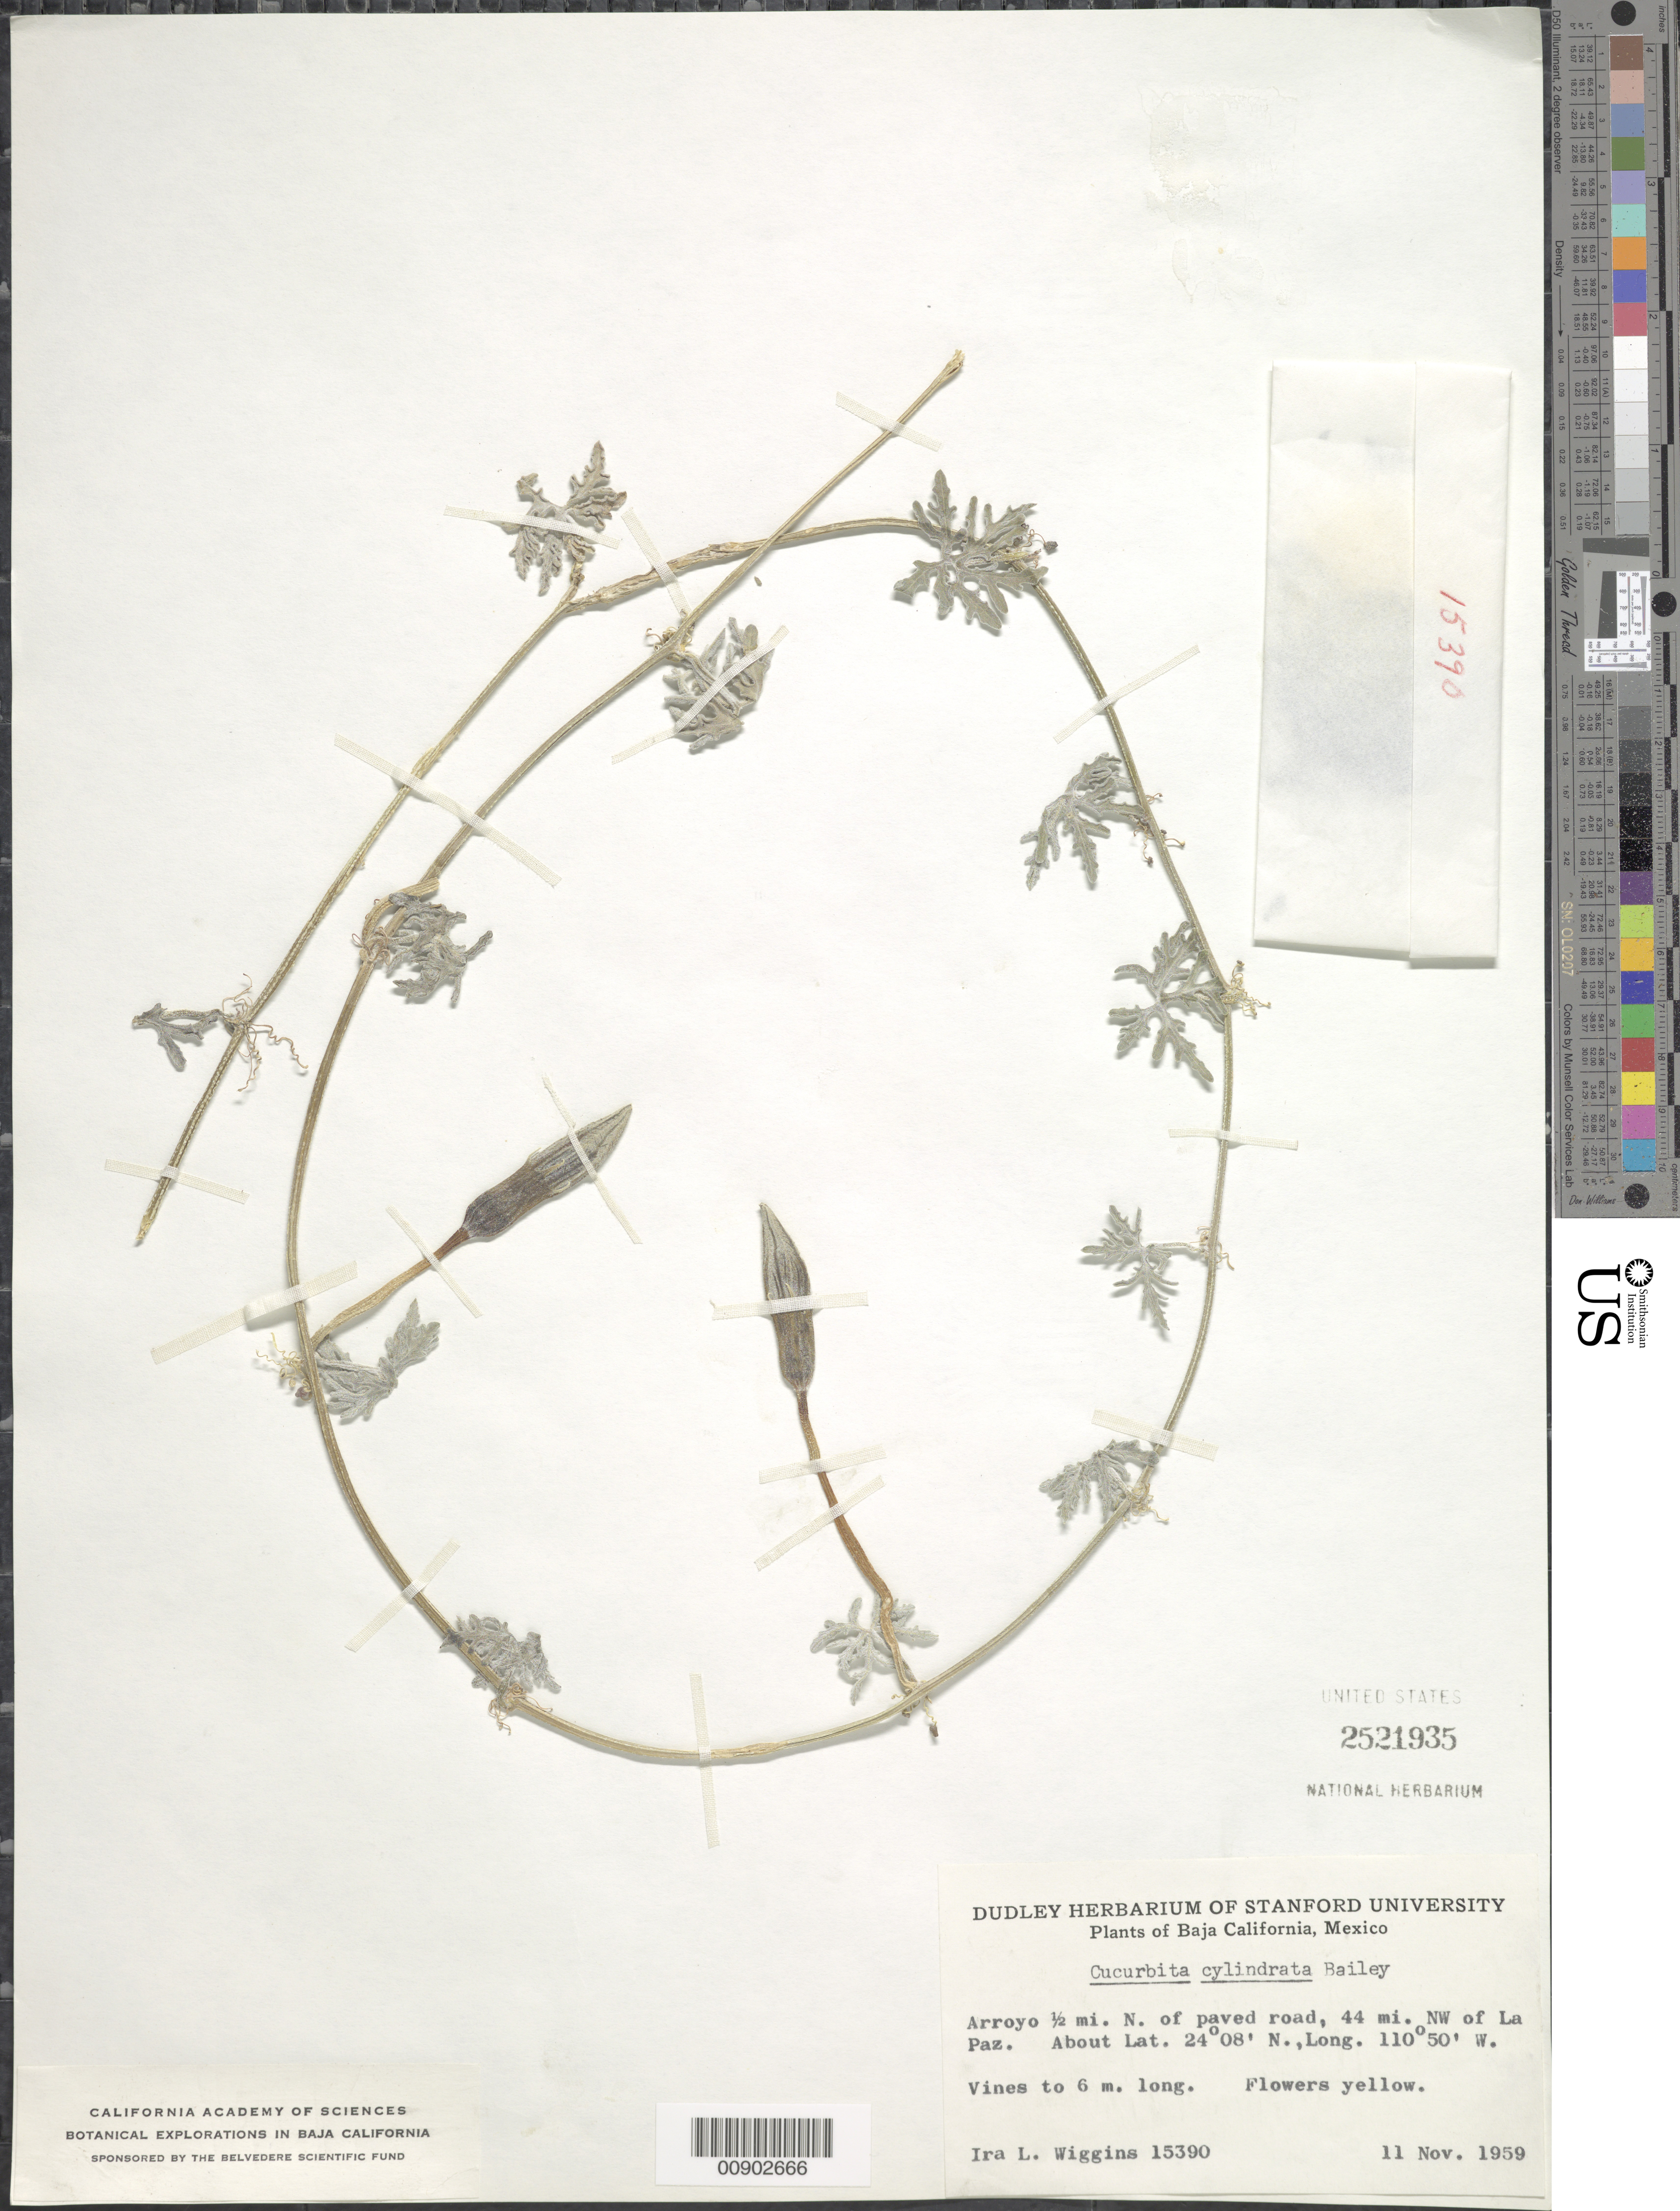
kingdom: Plantae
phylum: Tracheophyta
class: Magnoliopsida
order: Cucurbitales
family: Cucurbitaceae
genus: Cucurbita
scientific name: Cucurbita cylindrata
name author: L.H. Bailey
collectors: I. L. Wiggins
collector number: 15390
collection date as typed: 11 Nov 1959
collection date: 1959-11-11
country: Mexico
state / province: Baja California Sur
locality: Arroyo ½ mi. N of paved road, 44 mi. NW of La Paz, Baja California Sur.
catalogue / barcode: US 2521935